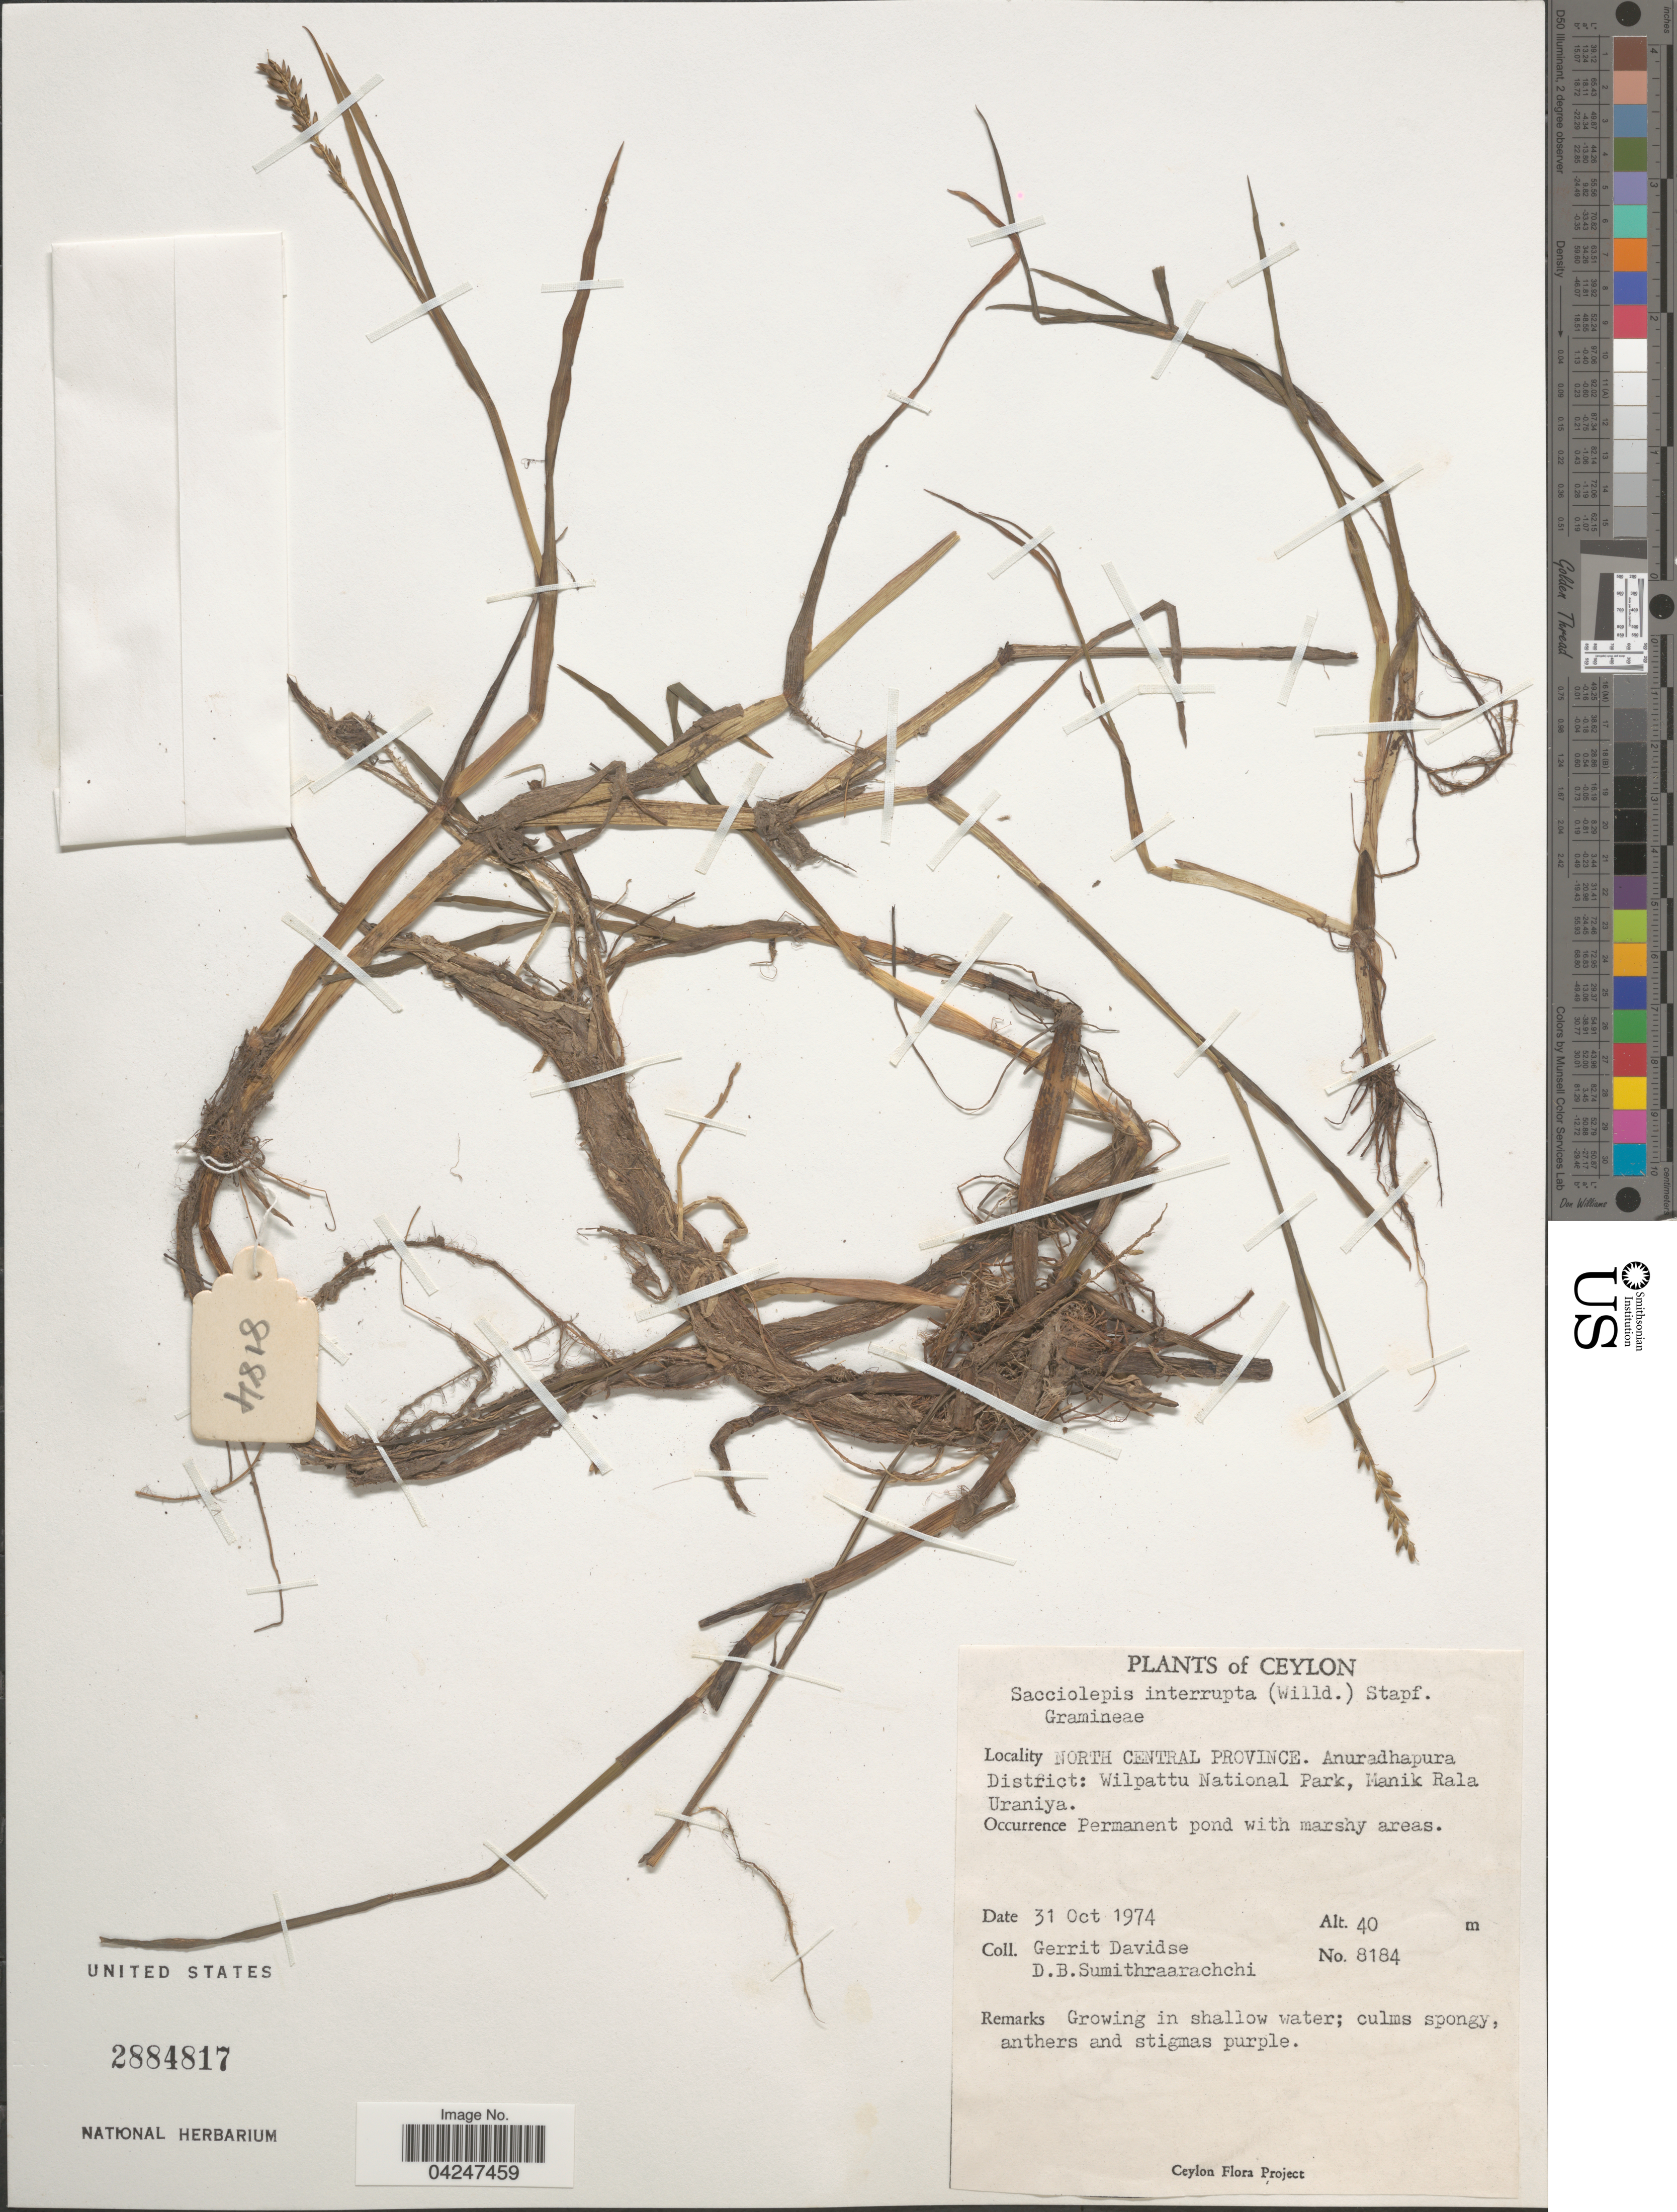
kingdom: Plantae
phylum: Tracheophyta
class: Liliopsida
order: Poales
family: Poaceae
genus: Sacciolepis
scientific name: Sacciolepis interrupta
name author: (Willd.) Stapf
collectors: G. Davidse & D. B. Sumithraarachchi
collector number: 8184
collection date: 1974-10-31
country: Sri Lanka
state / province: North Central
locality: Ceylon. Anuradhapura District: Wilpattu National Park, Manik Rala Uraniya. Permanent pond with marshy areas.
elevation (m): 40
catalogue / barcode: US 2884817